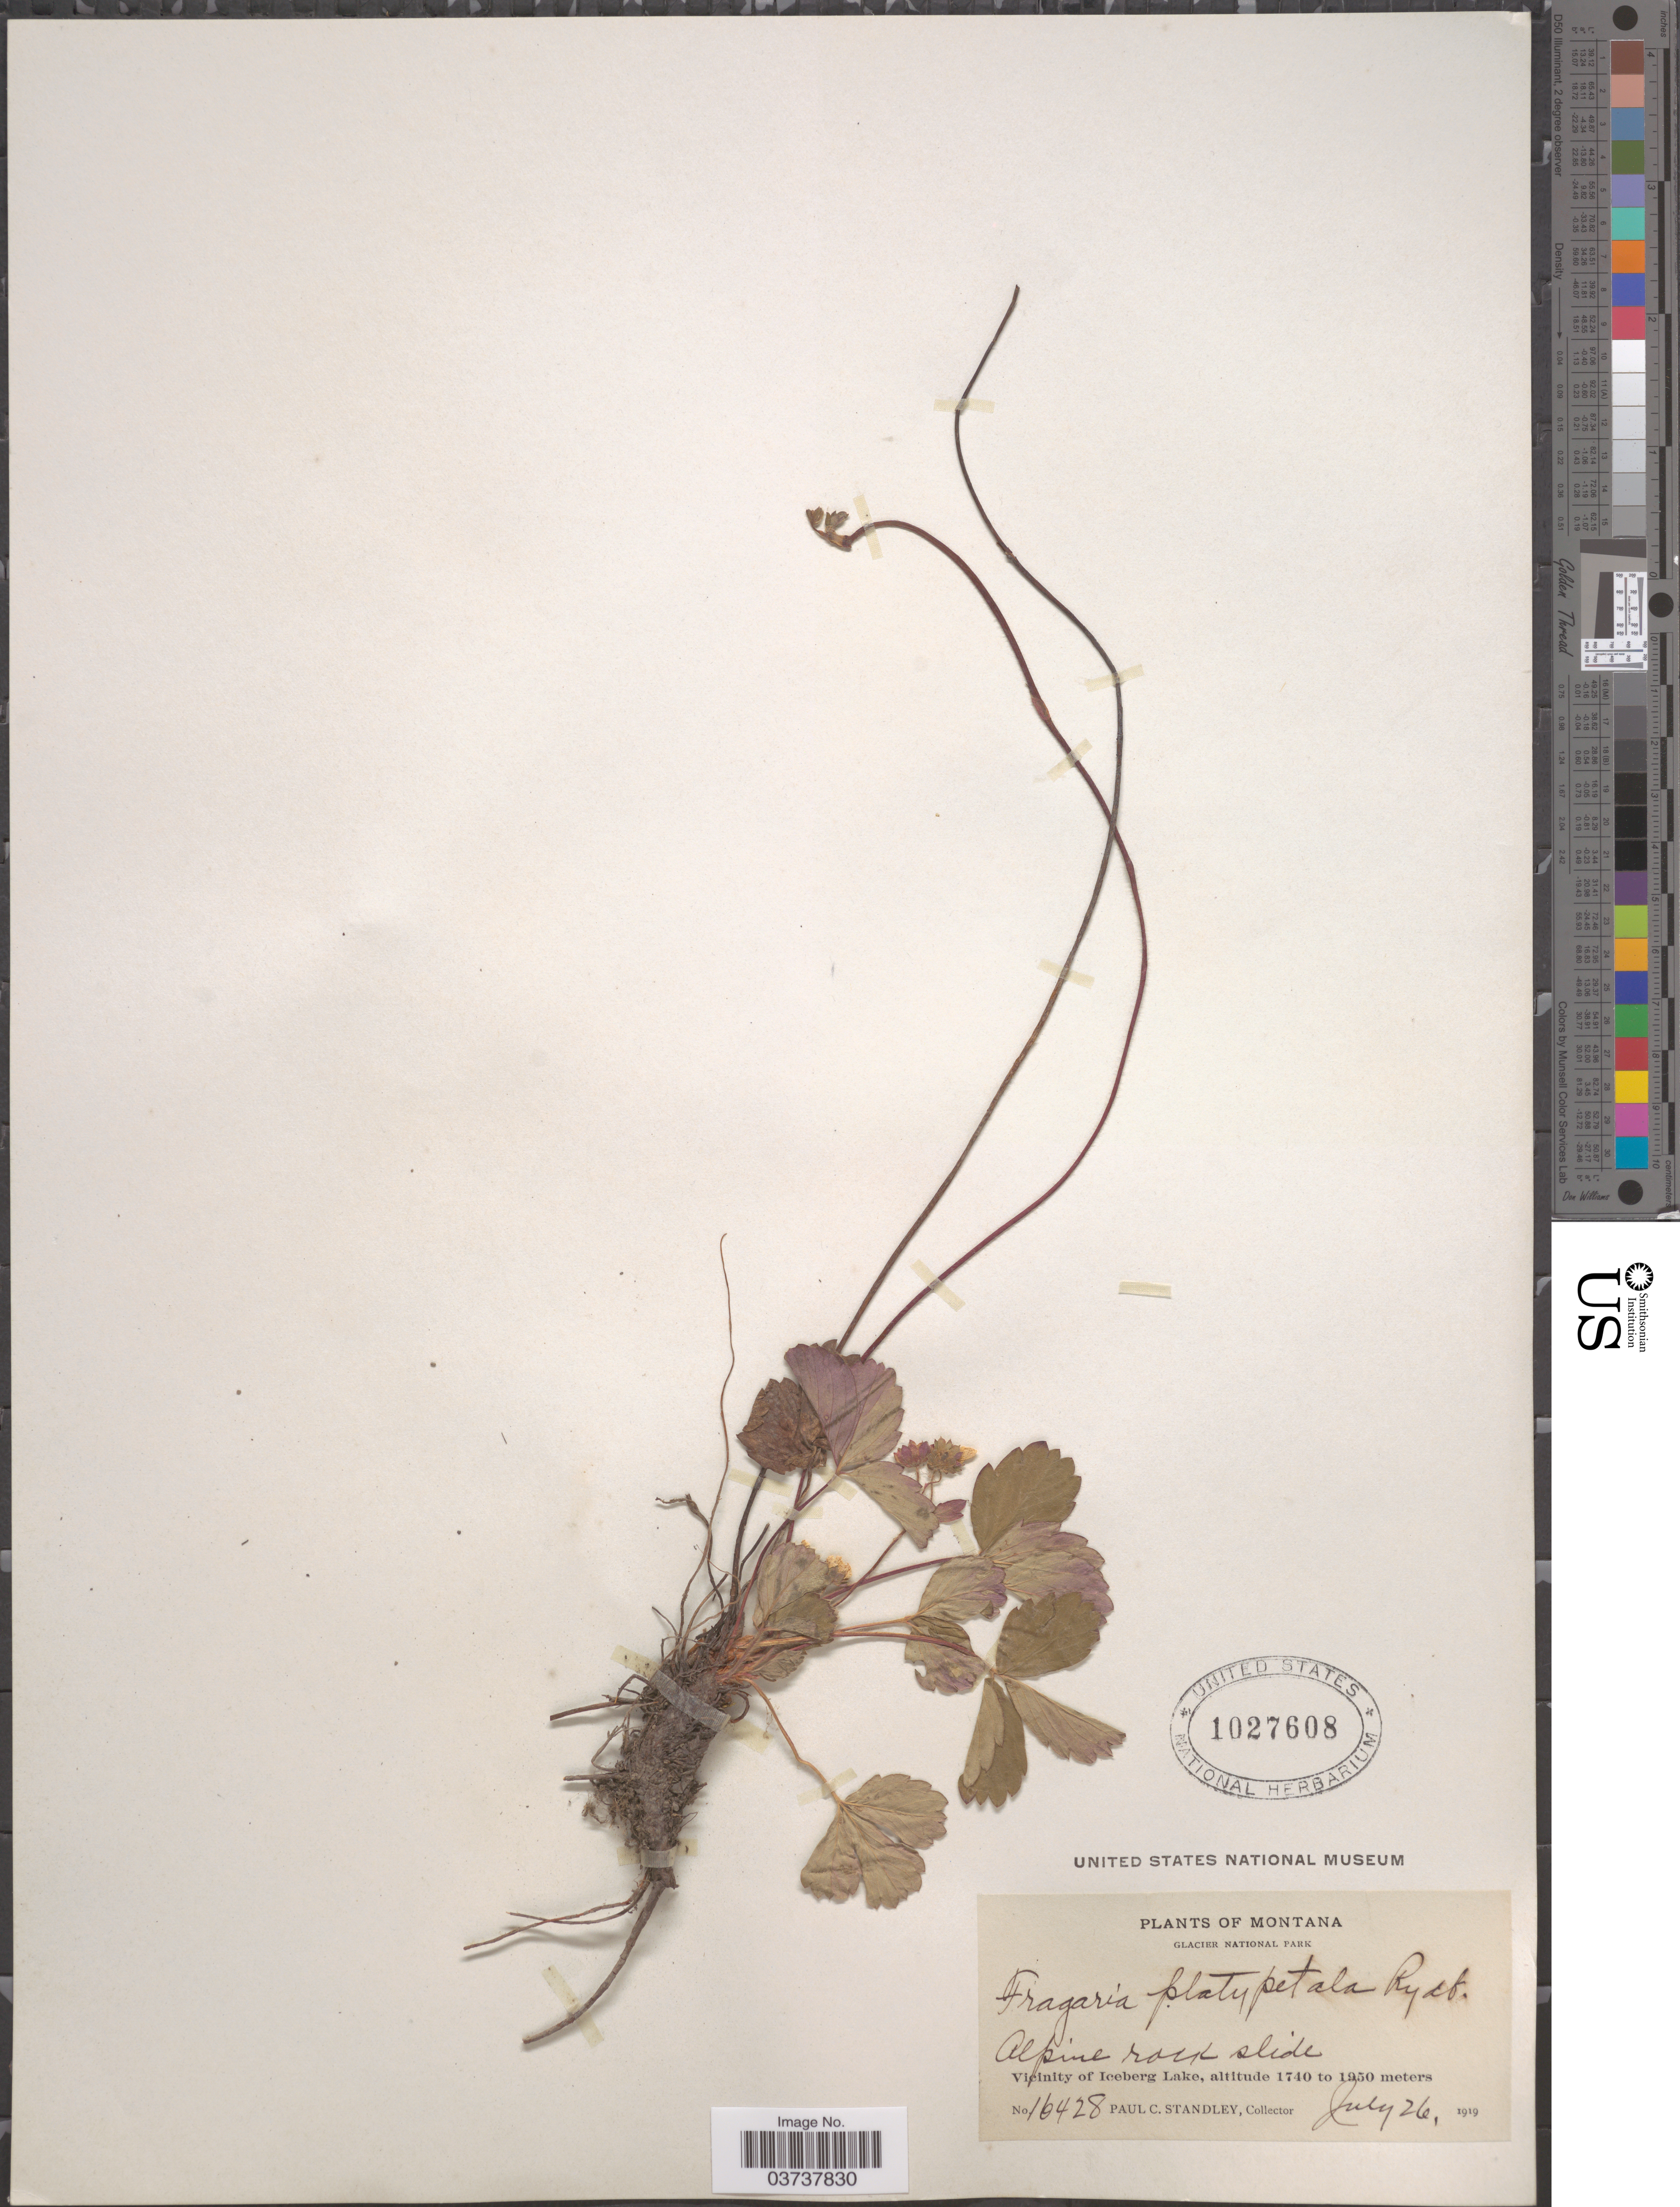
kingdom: Plantae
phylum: Tracheophyta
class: Magnoliopsida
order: Rosales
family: Rosaceae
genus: Fragaria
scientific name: Fragaria virginiana subsp. platypetala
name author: (Rydb.) Staudt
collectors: P. C. Standley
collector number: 16428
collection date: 1919-07-26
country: United States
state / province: Montana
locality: Glacier National Park. Vicinity of Iceberg Lake. Alpine rock slide.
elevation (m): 1740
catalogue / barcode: US 1027608